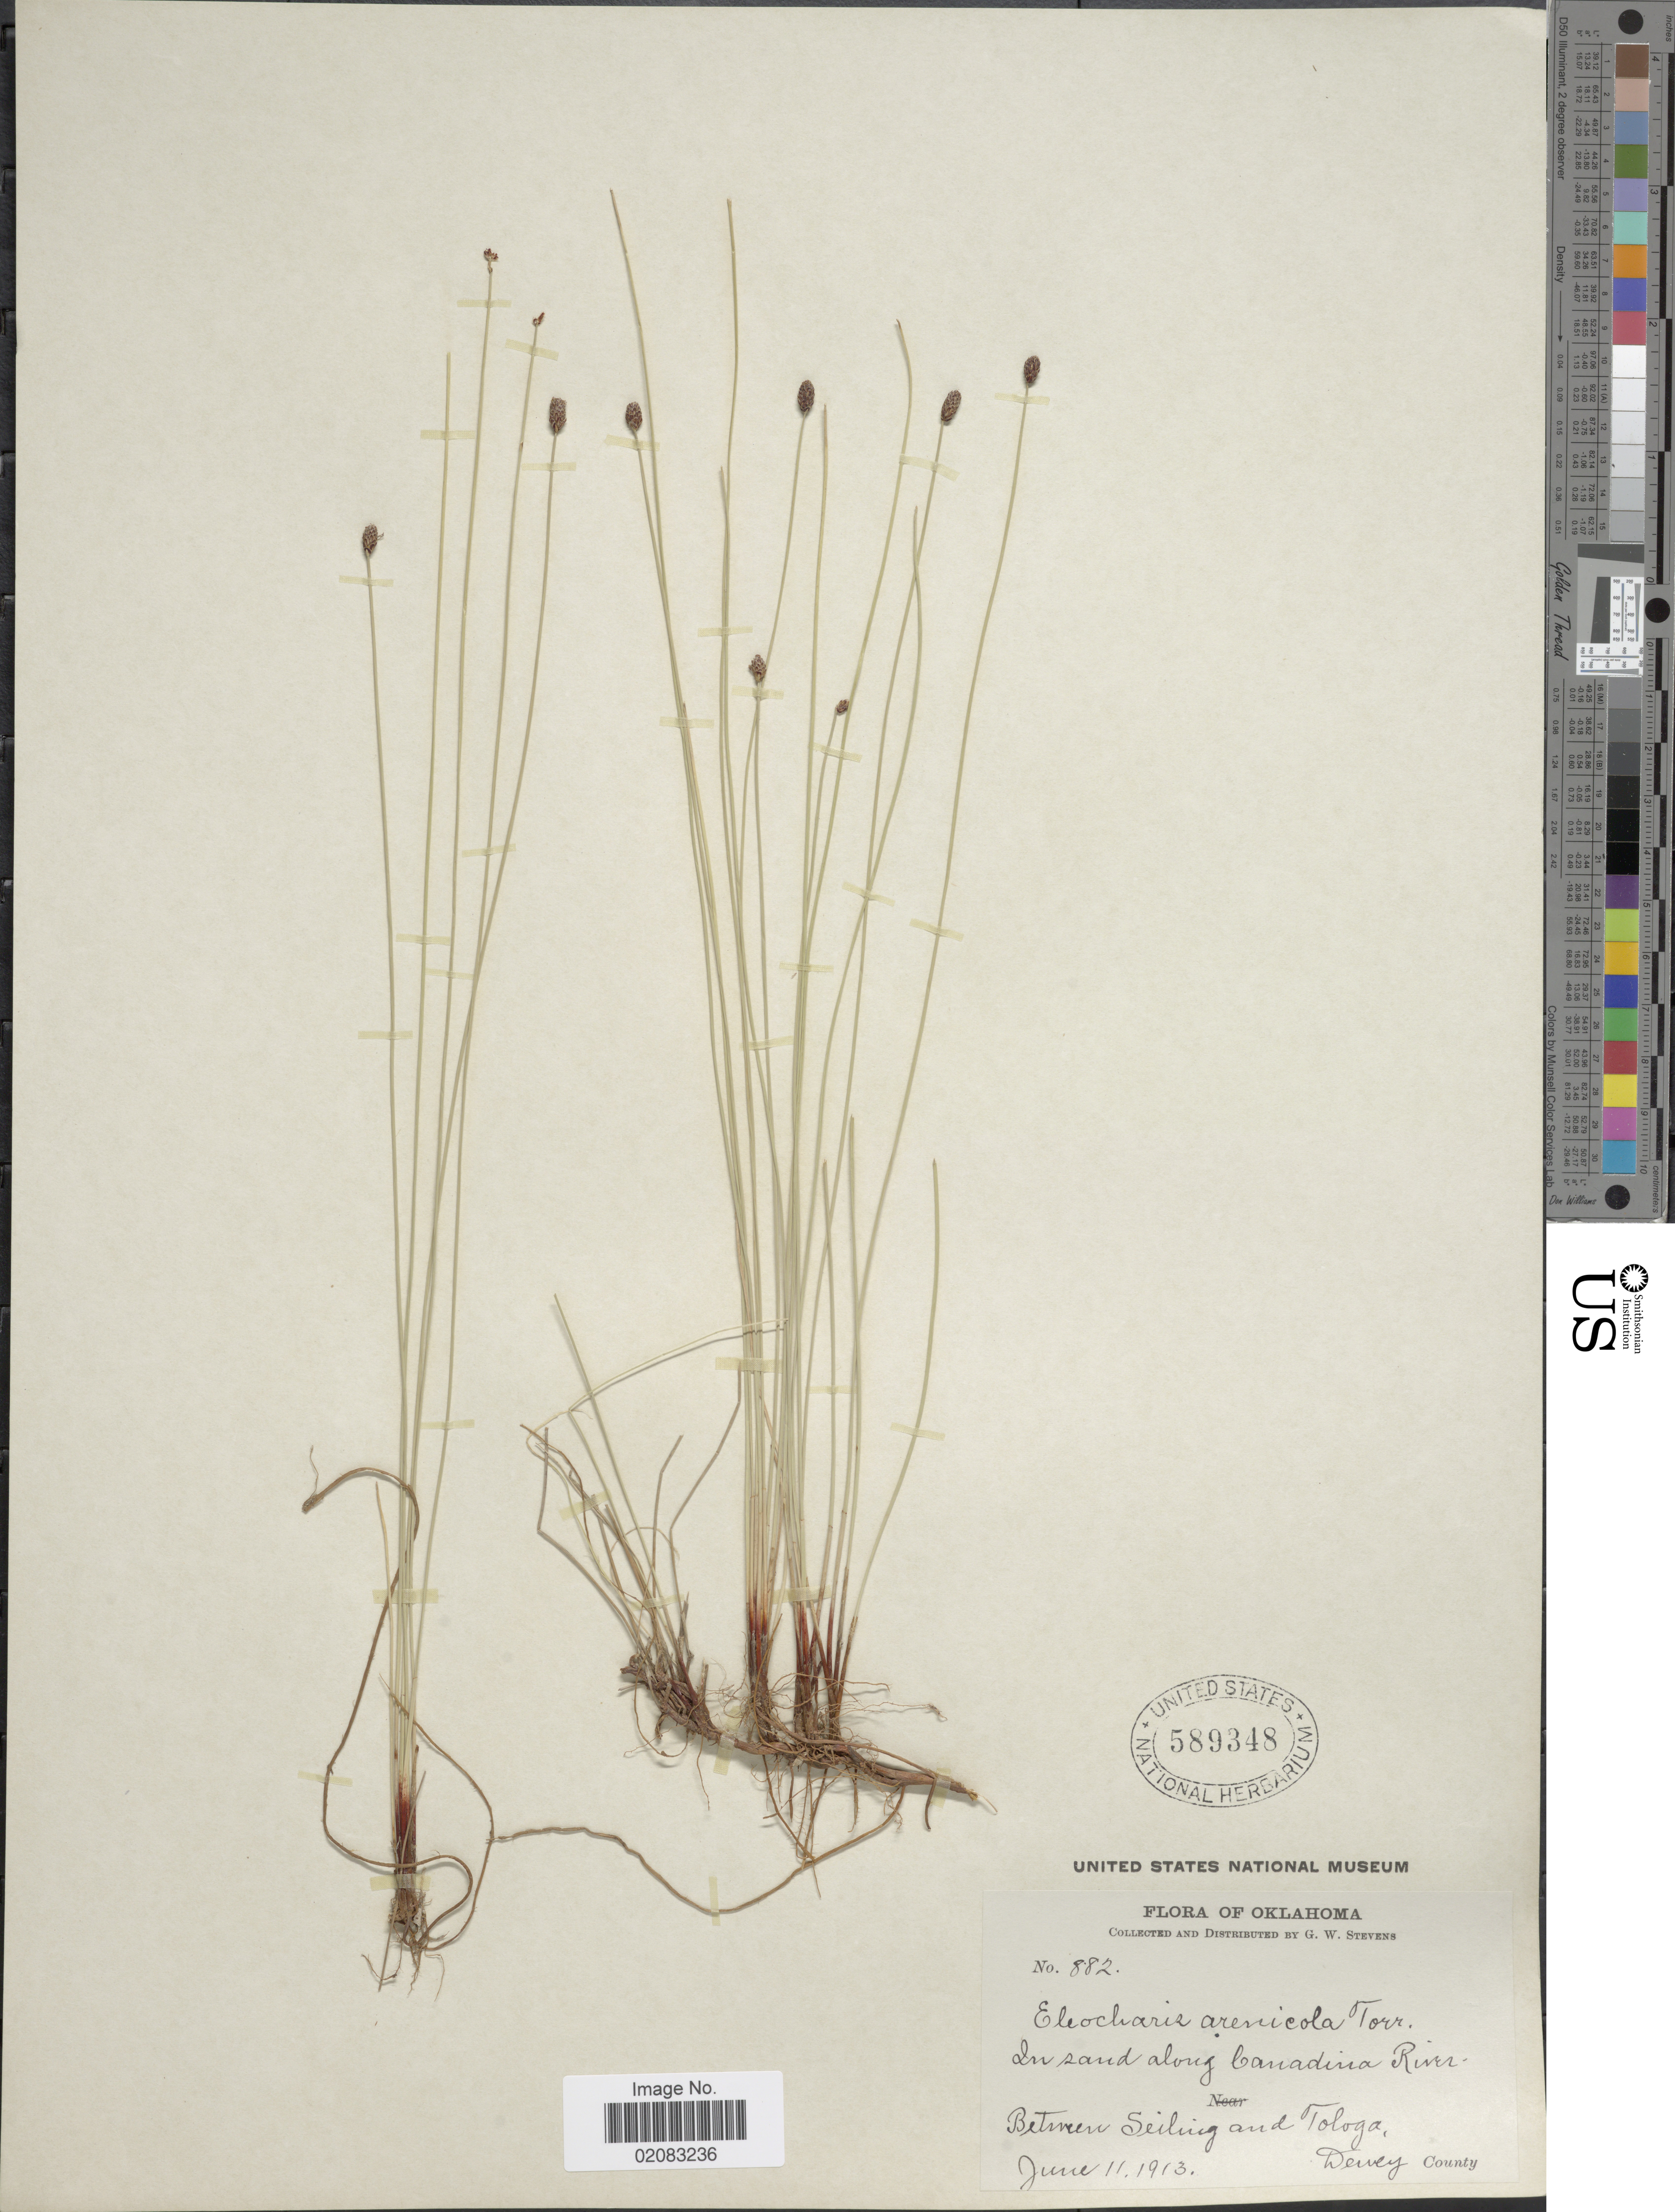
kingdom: Plantae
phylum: Tracheophyta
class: Liliopsida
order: Poales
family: Cyperaceae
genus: Eleocharis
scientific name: Eleocharis montevidensis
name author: Kunth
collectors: G. W. Stevens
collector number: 882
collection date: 1913-06-11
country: United States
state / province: Oklahoma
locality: In sand along Canadian River, Between Seiling and Tologa, Dewey County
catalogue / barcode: US 589348